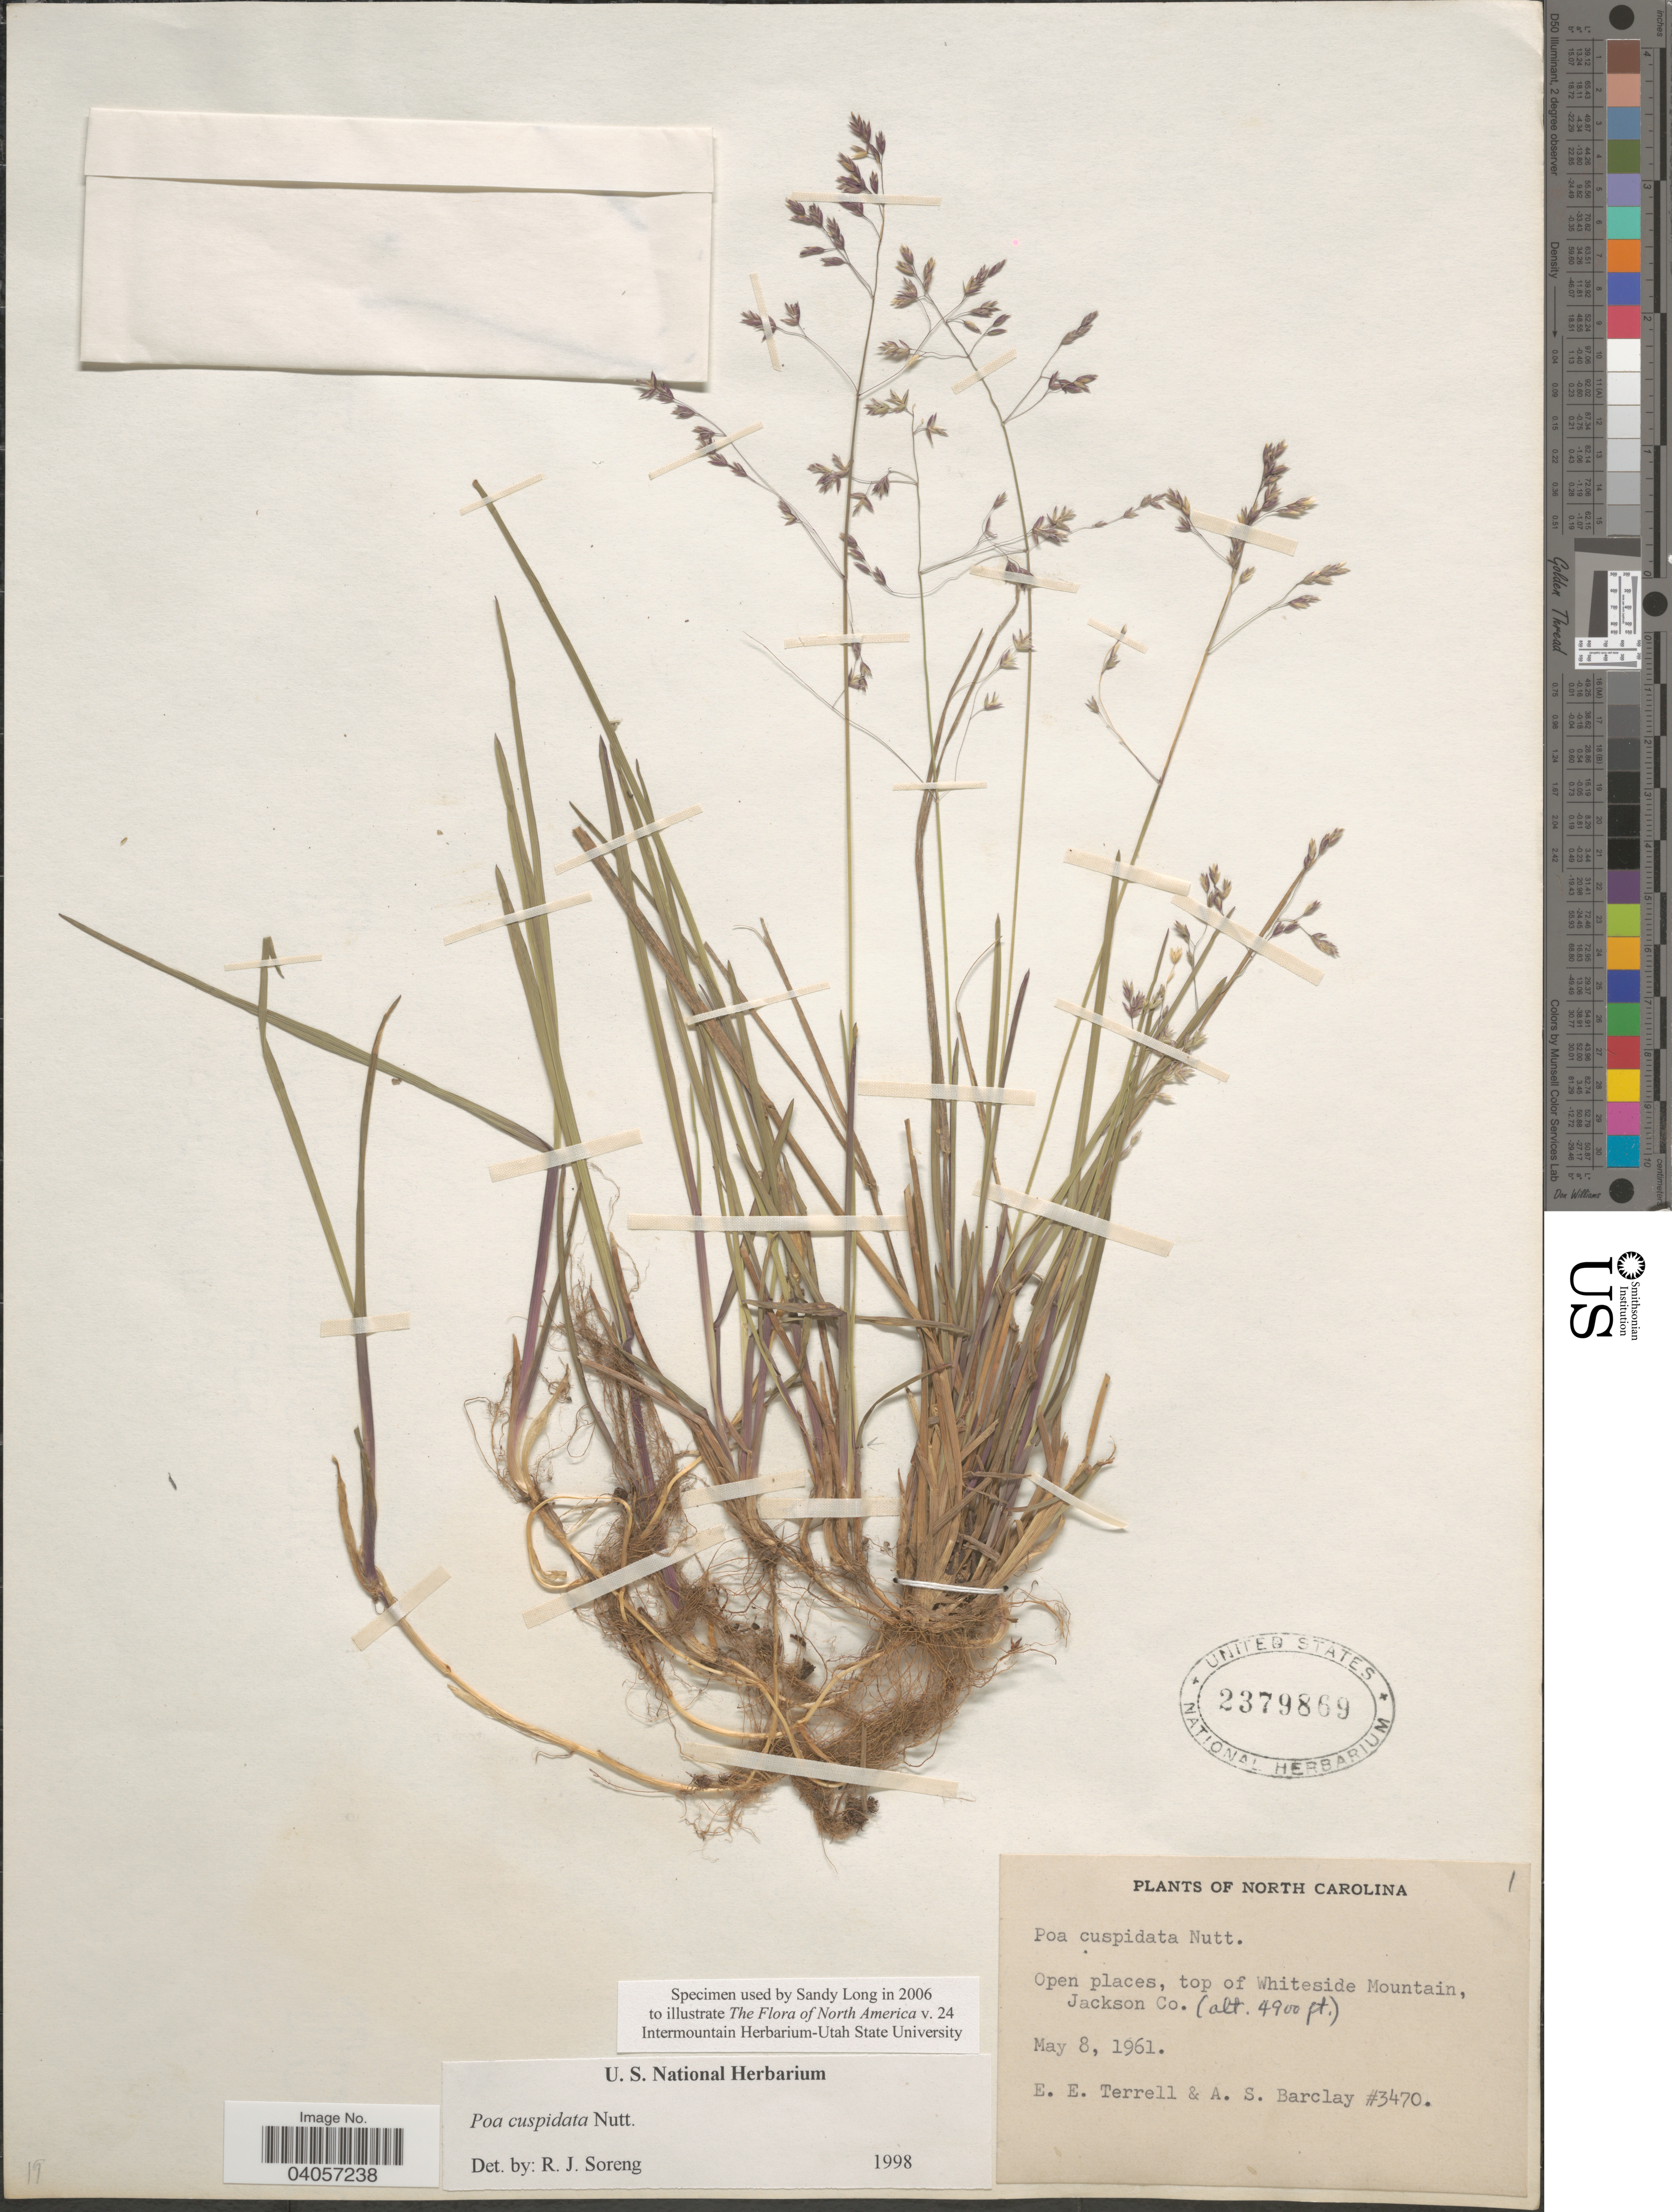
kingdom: Plantae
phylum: Tracheophyta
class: Liliopsida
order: Poales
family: Poaceae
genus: Poa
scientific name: Poa cuspidata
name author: Nutt.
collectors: E. E. Terrell & A. S. Barclay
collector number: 3470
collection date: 1961-05-08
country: United States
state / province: North Carolina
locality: Open places, top of Whiteside Mountain, Jackson Co.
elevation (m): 1494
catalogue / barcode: US 2379869